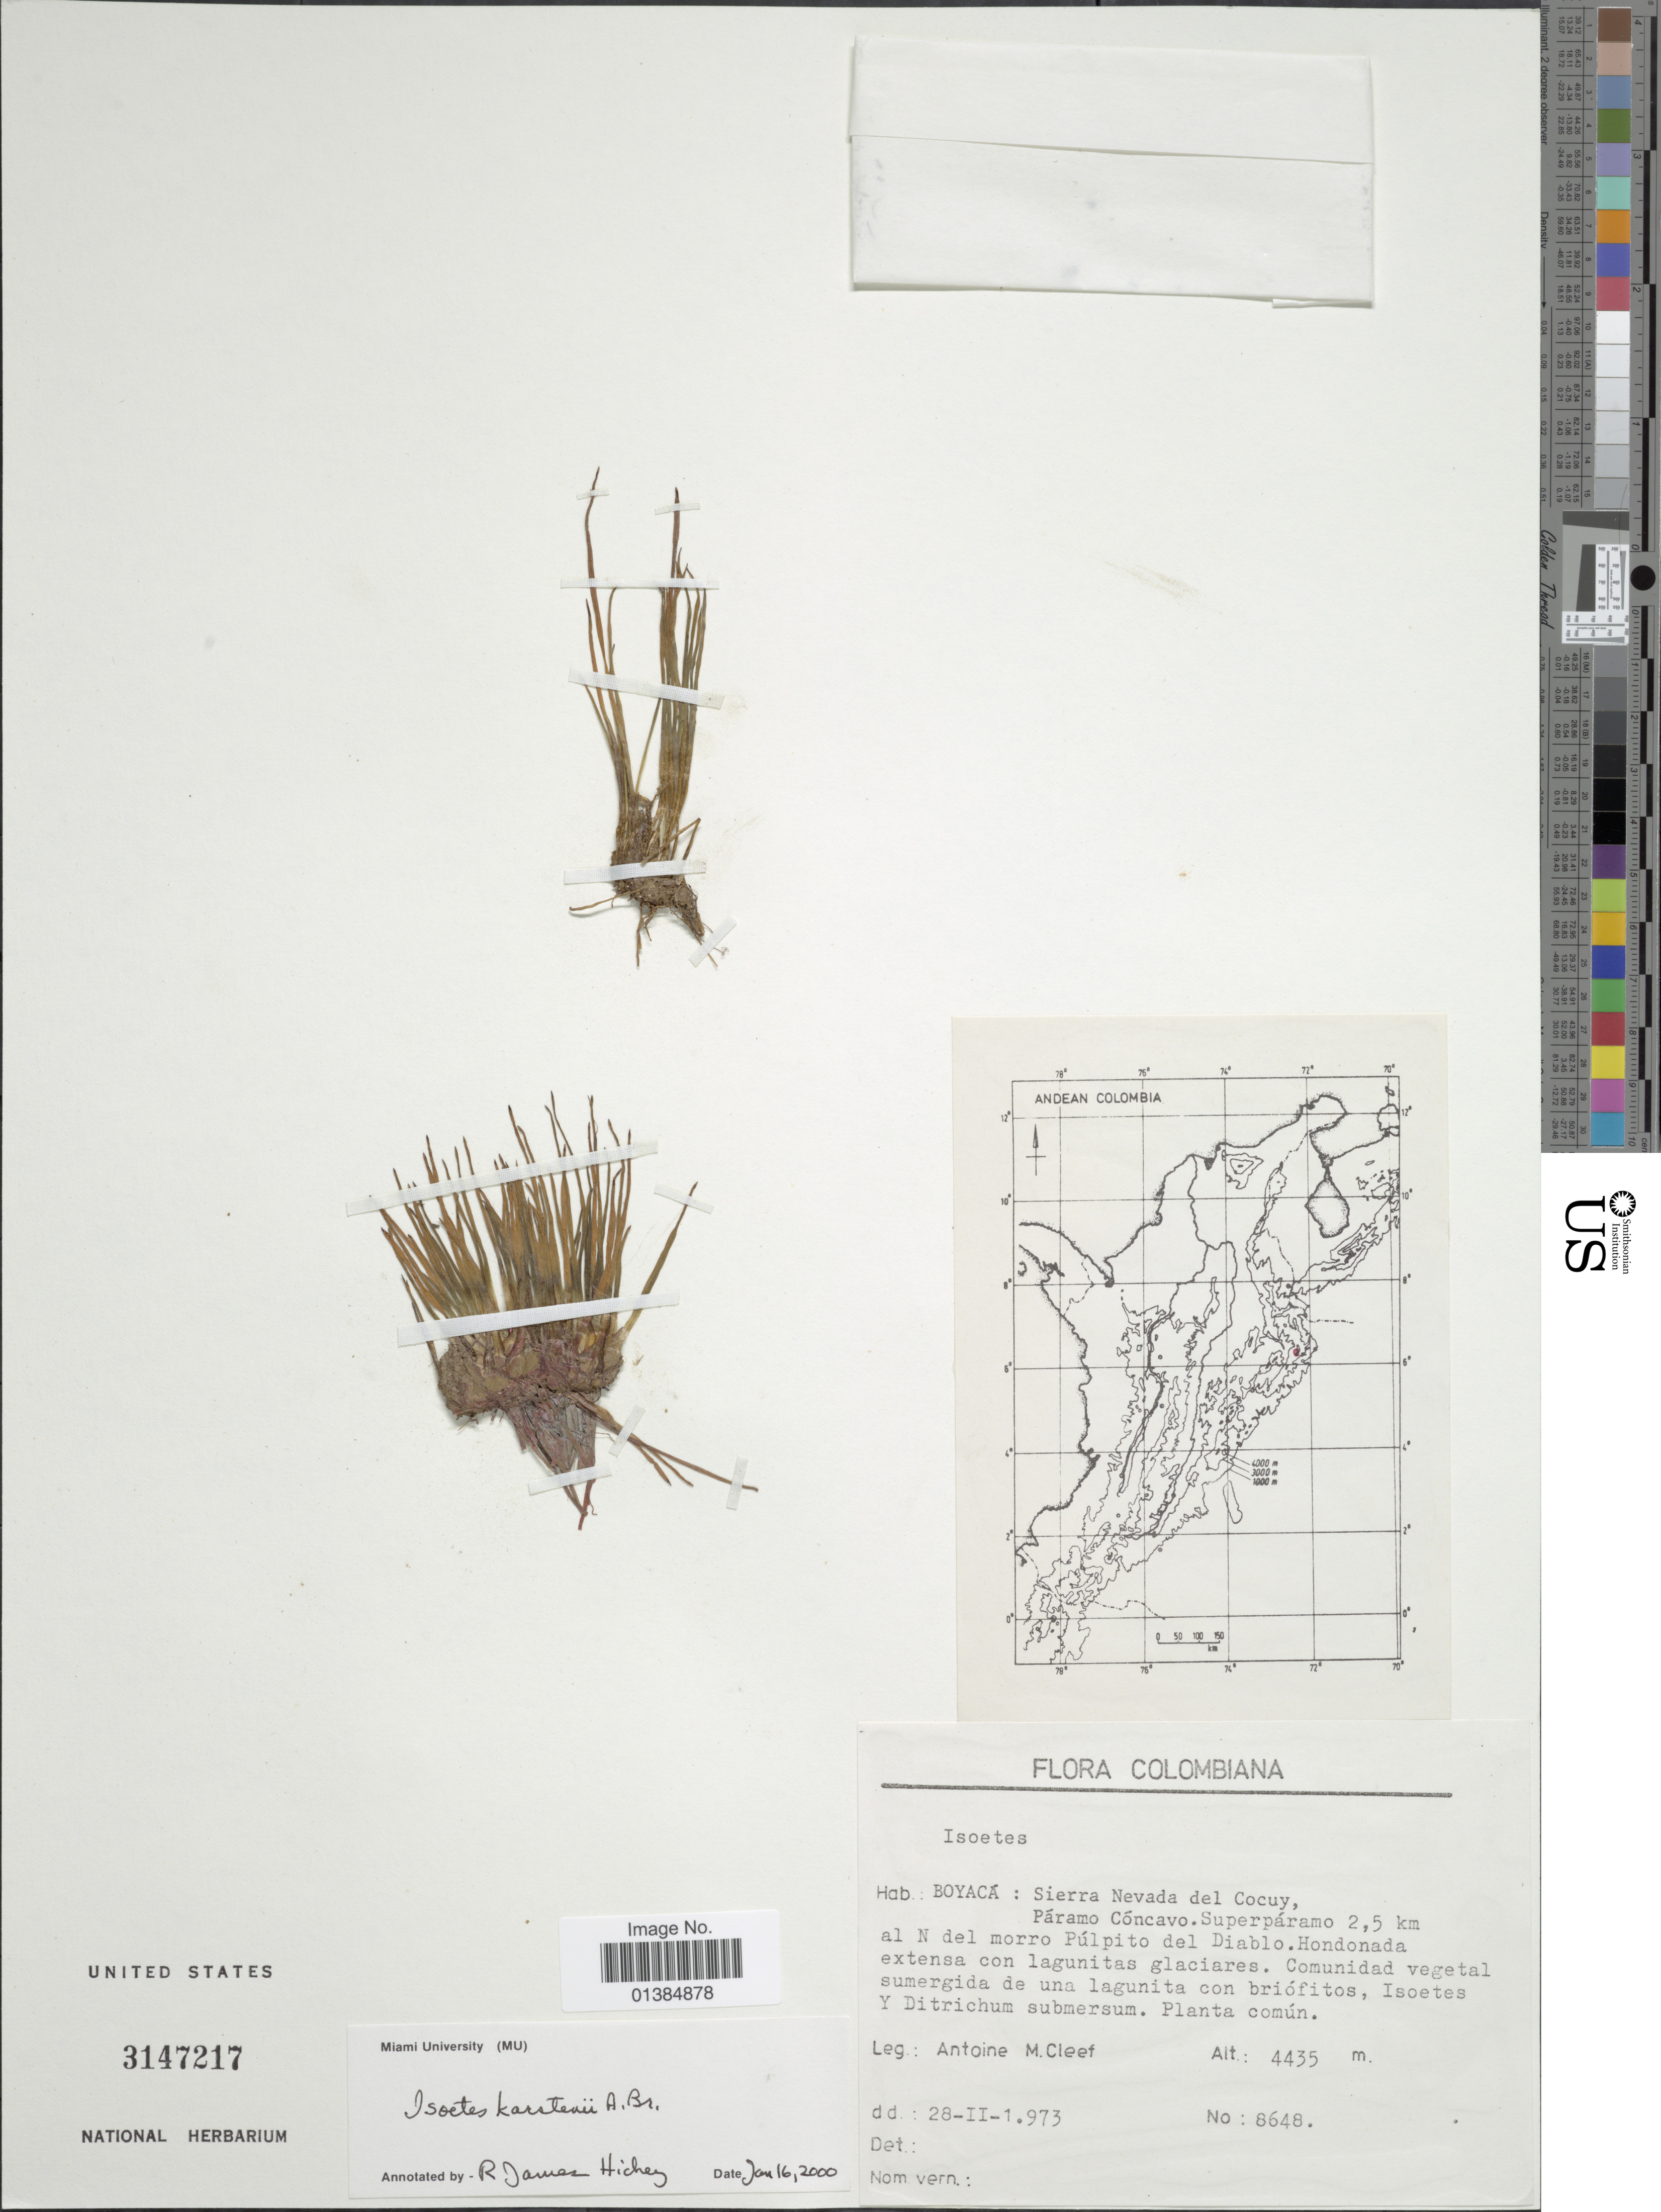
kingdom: Plantae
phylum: Tracheophyta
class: Lycopodiopsida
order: Isoetales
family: Isoetaceae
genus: Isoetes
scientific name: Isoetes karstenii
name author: A. Braun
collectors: A. M. Cleef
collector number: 8648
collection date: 1973-02-28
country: Colombia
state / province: Boyacá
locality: Sierra Nevada del Cocuy, Páramo Cóncavo. Superpáramo 2,5 km al N del morro Púlpito del Diablo.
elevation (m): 4435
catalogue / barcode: US 3147217